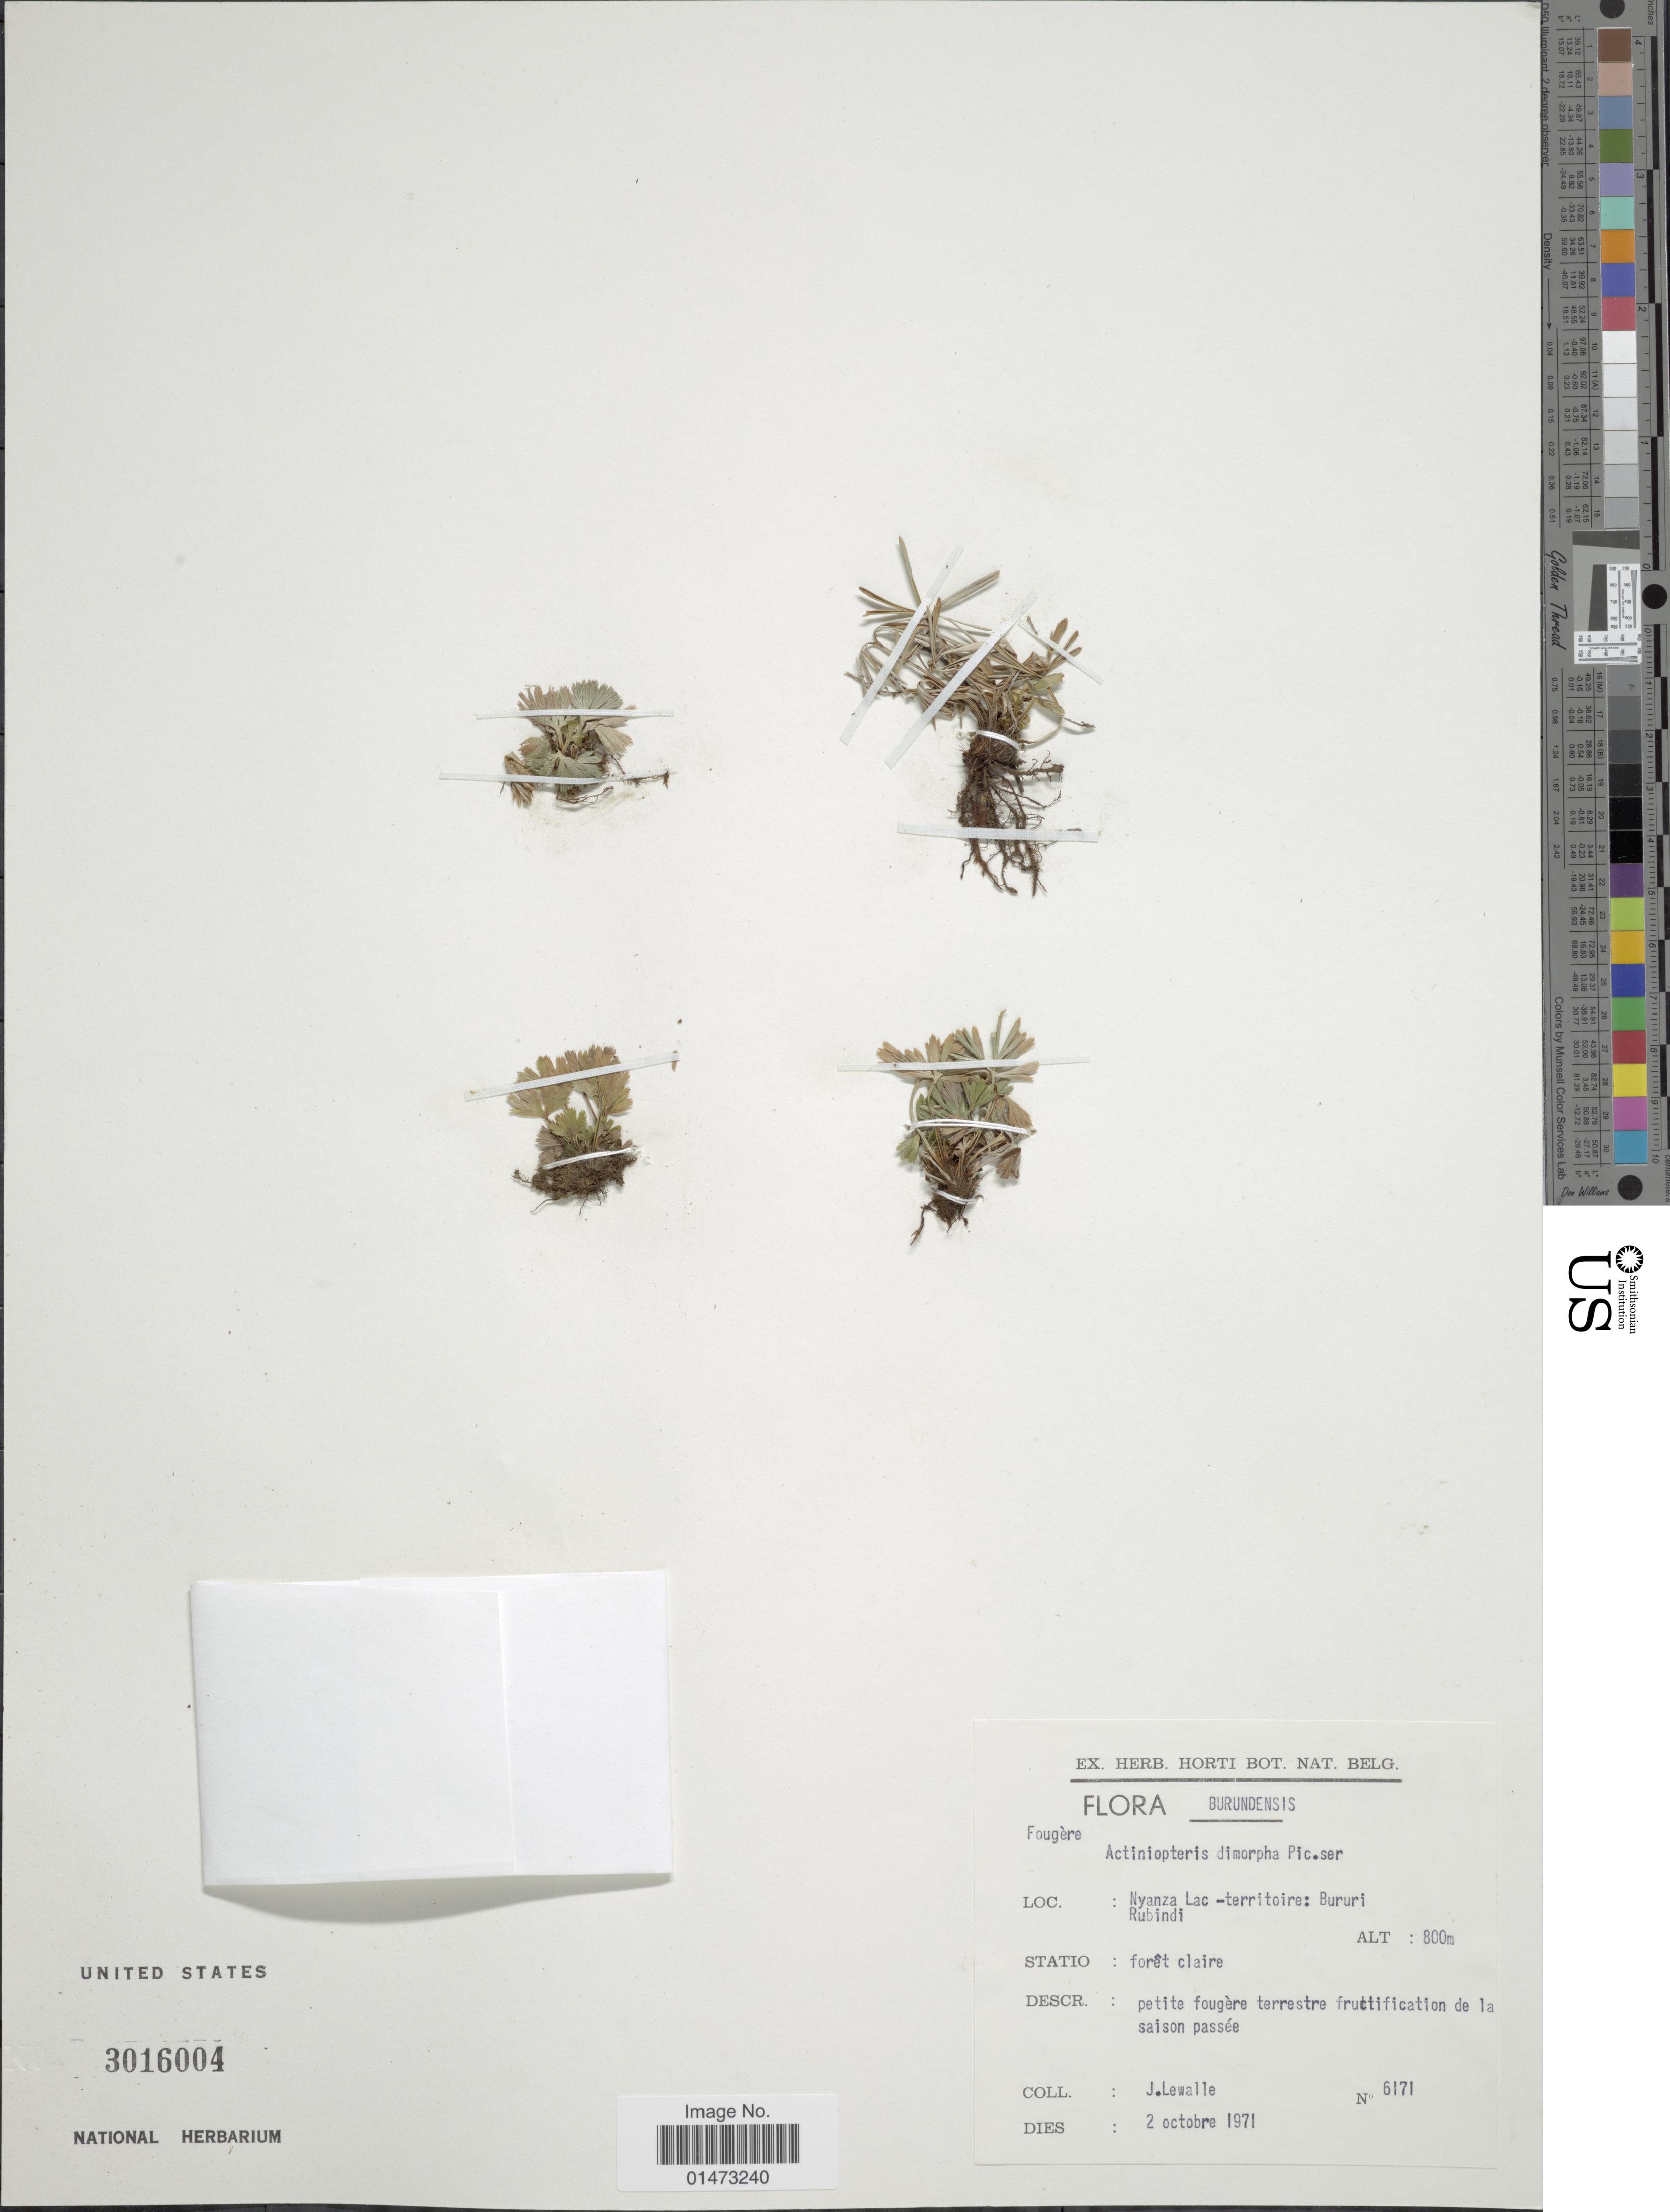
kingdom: Plantae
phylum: Tracheophyta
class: Polypodiopsida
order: Polypodiales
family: Pteridaceae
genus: Actiniopteris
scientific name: Actiniopteris dimorpha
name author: Pic. Serm.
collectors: J. Lewalle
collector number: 6171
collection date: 1971-10-02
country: Burundi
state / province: Bururi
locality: Nyanza Lac - territoire: Bururi Rubindi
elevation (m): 800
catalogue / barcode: US 3016004